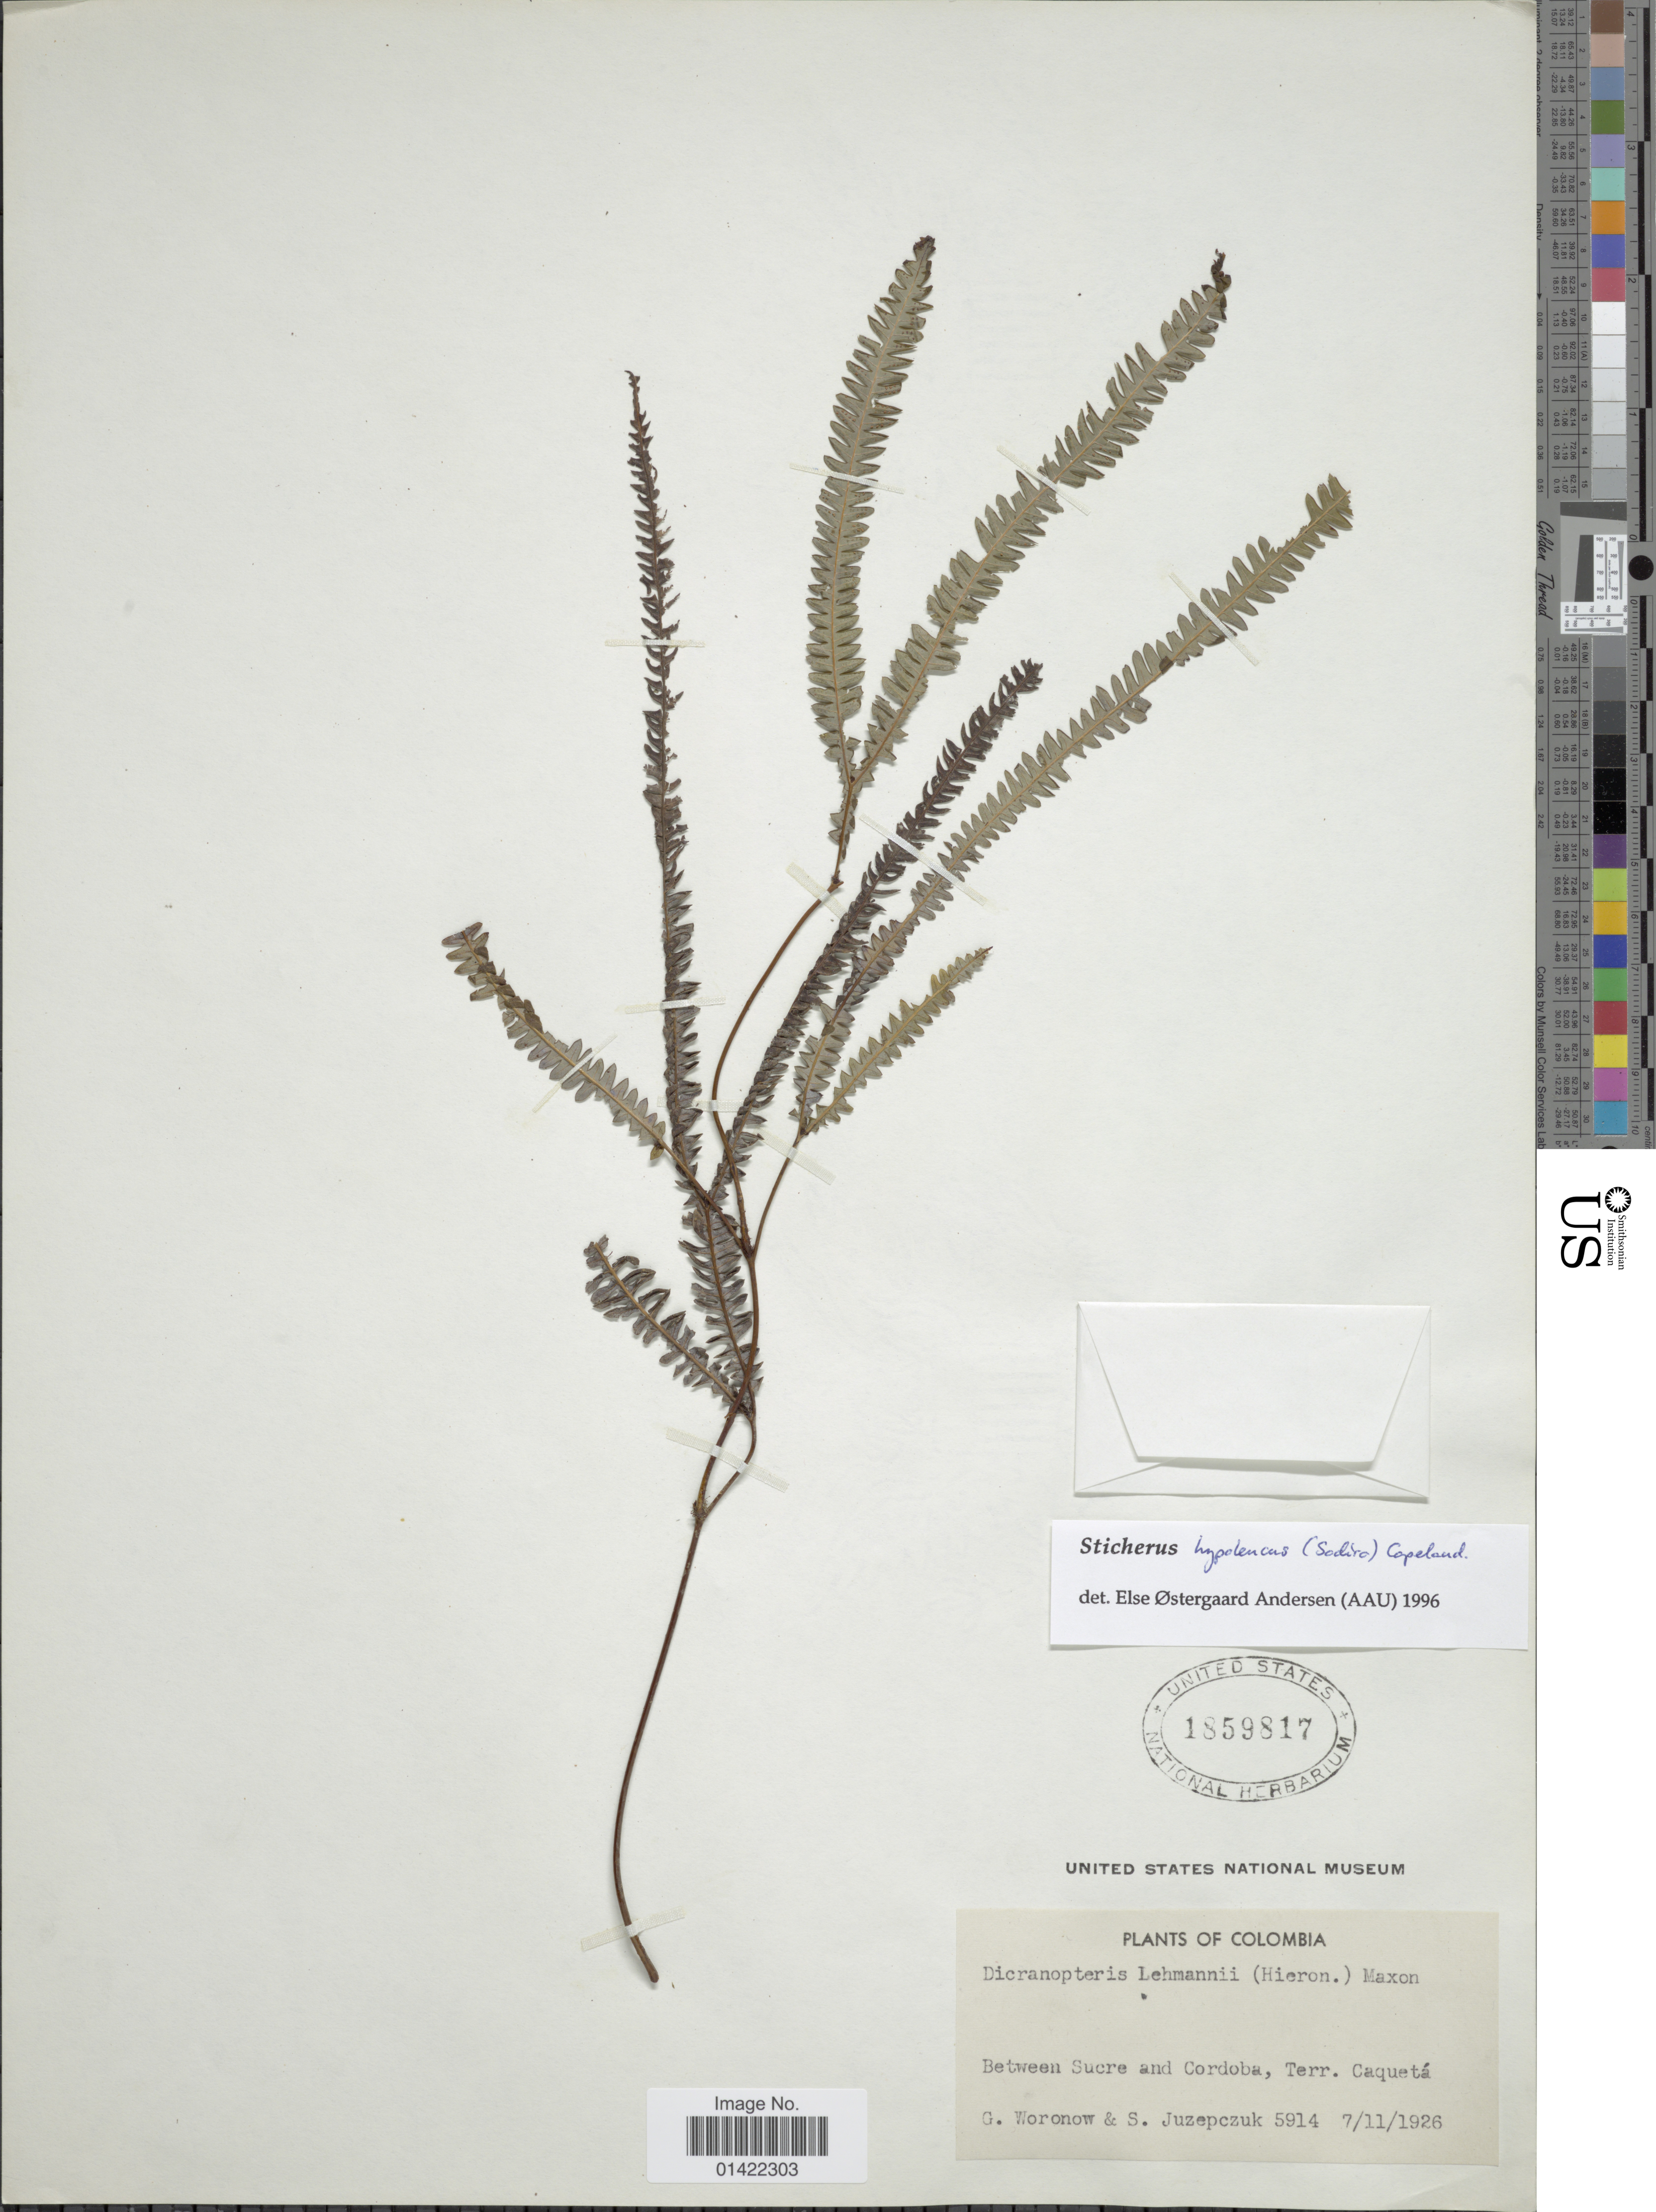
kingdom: Plantae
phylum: Tracheophyta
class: Polypodiopsida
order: Gleicheniales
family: Gleicheniaceae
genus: Sticherus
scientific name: Sticherus hypoleucus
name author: (Sodiro) Copel.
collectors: G. Woronow & S. V. Juzepczuk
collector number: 5914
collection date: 1926-11-07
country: Colombia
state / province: Caquetá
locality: Between Sucre and Cordoba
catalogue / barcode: US 1859817